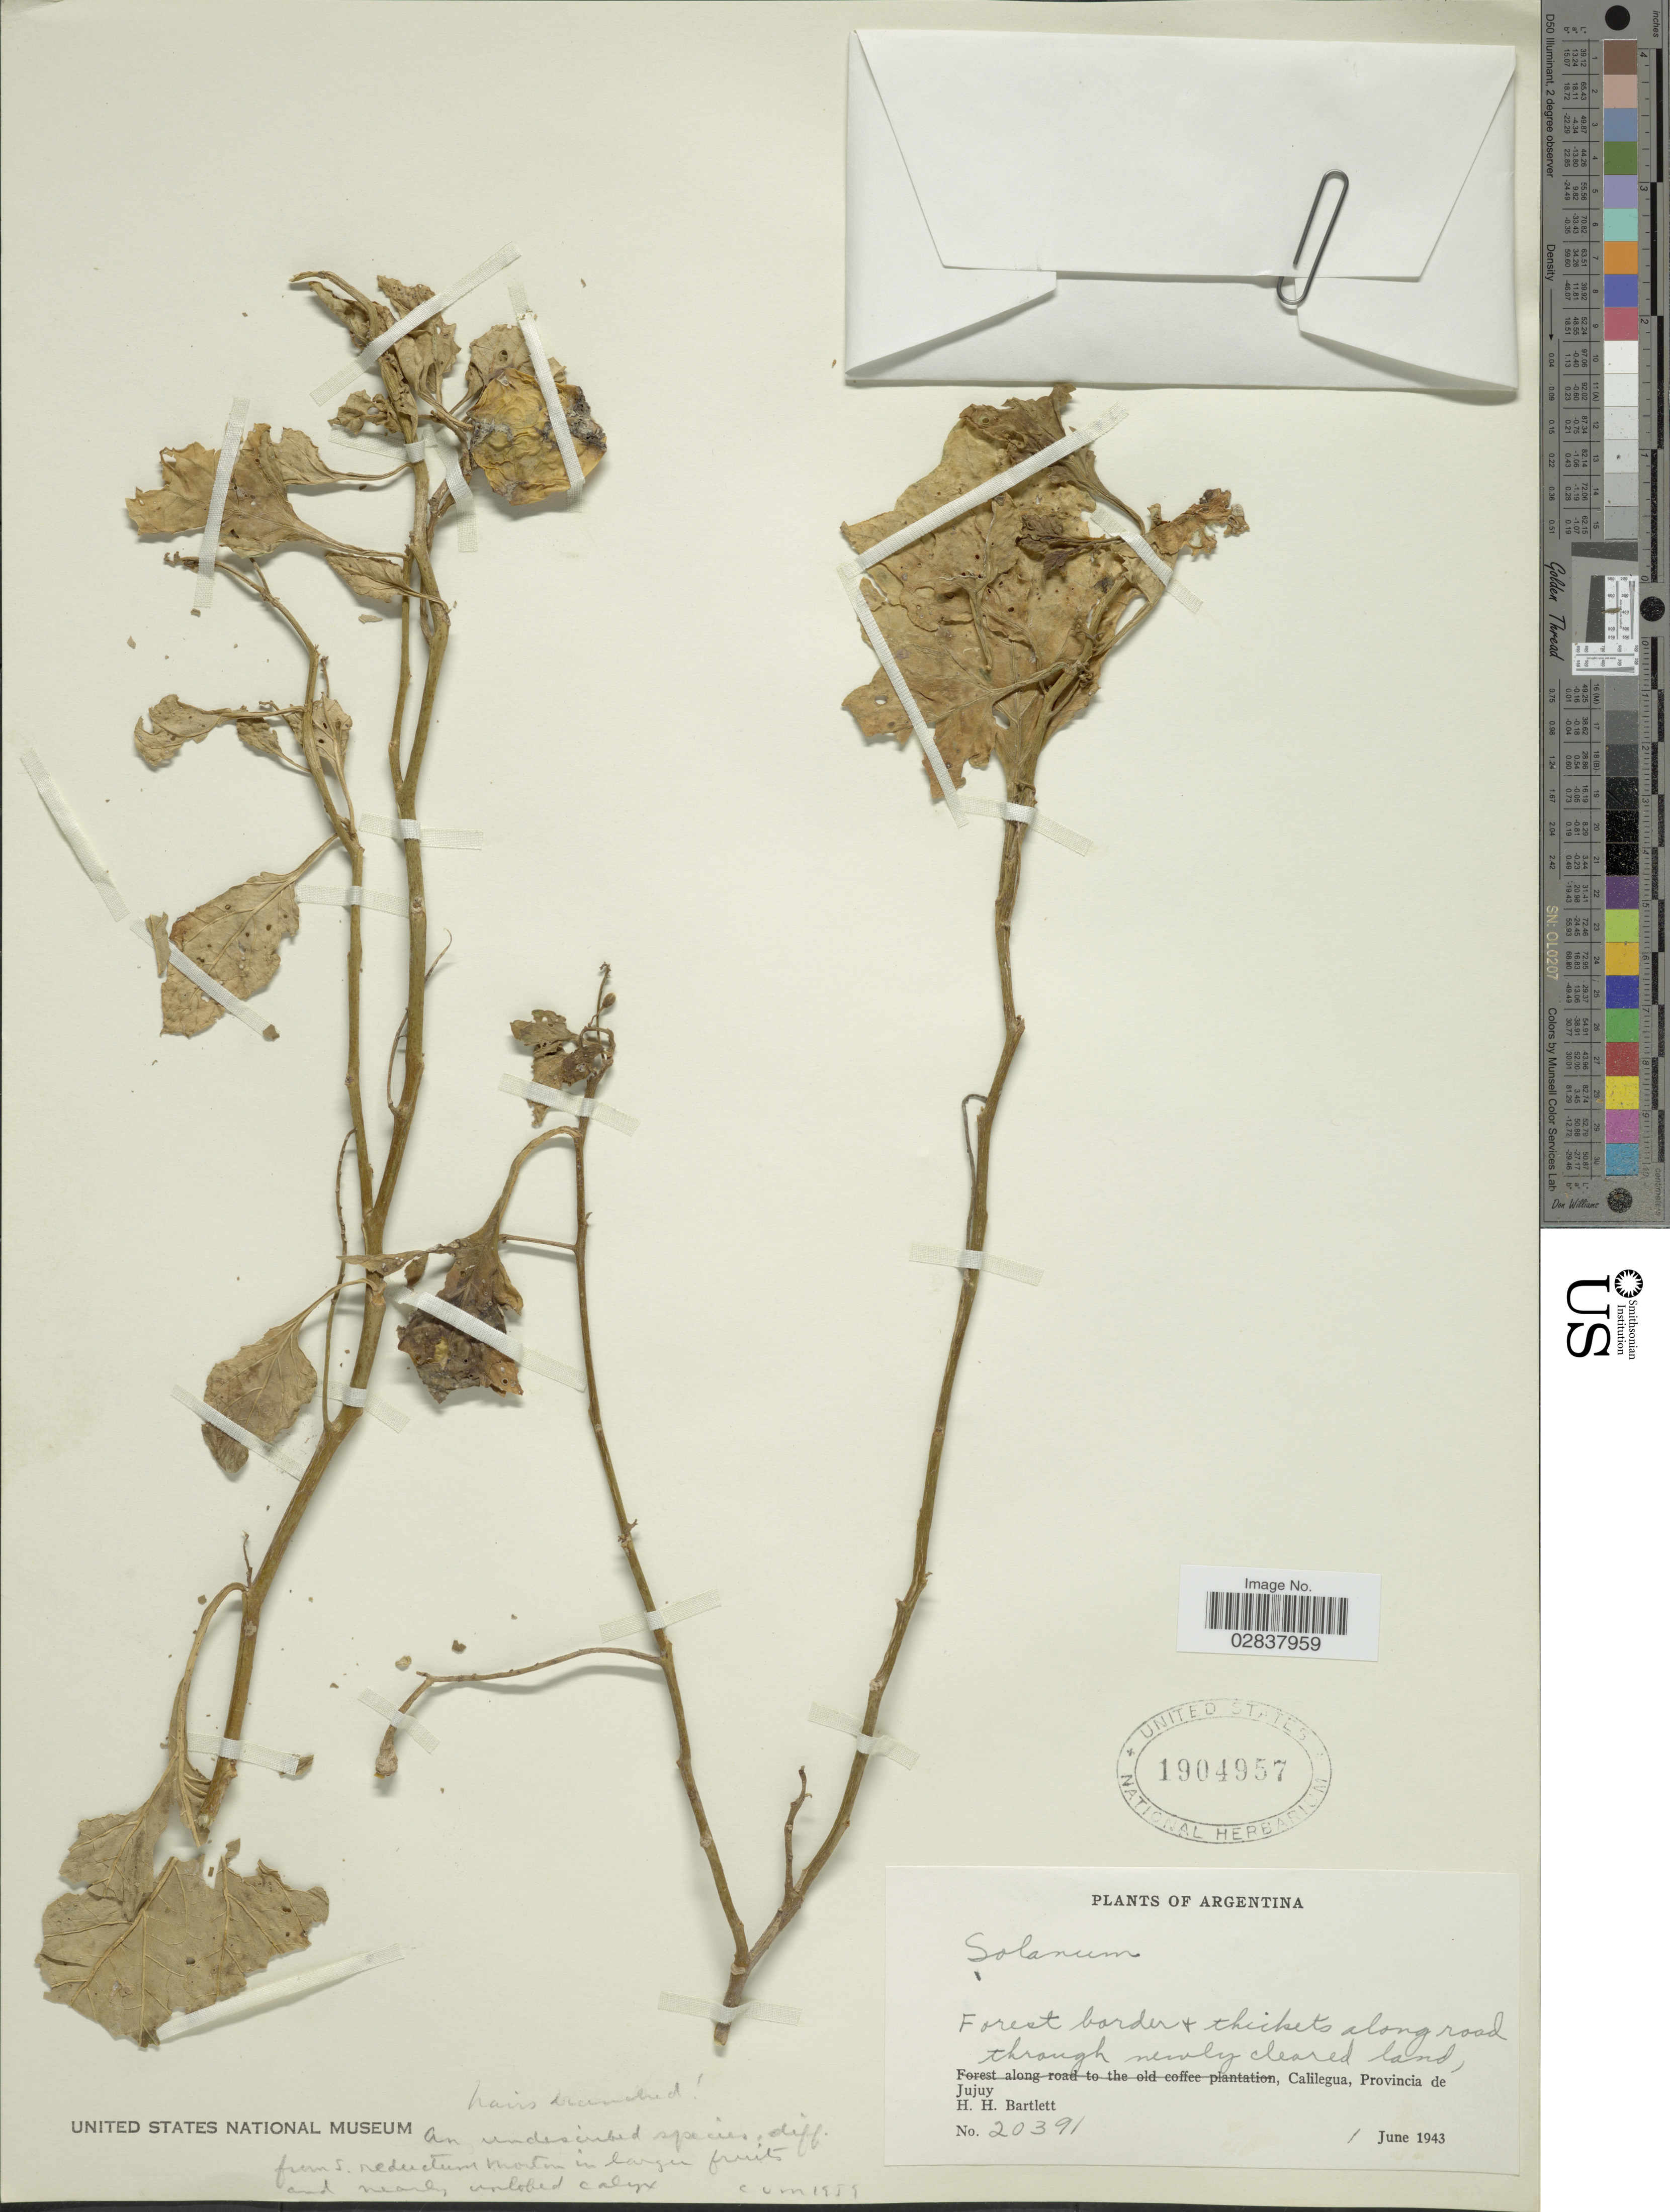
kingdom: Plantae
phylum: Tracheophyta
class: Magnoliopsida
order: Solanales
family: Solanaceae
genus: Solanum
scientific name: Solanum jujuyense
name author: Hawkes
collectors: H. H. Bartlett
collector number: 20391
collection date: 1943-06-01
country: Argentina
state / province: Jujuy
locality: Calilegua.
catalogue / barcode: US 1904957